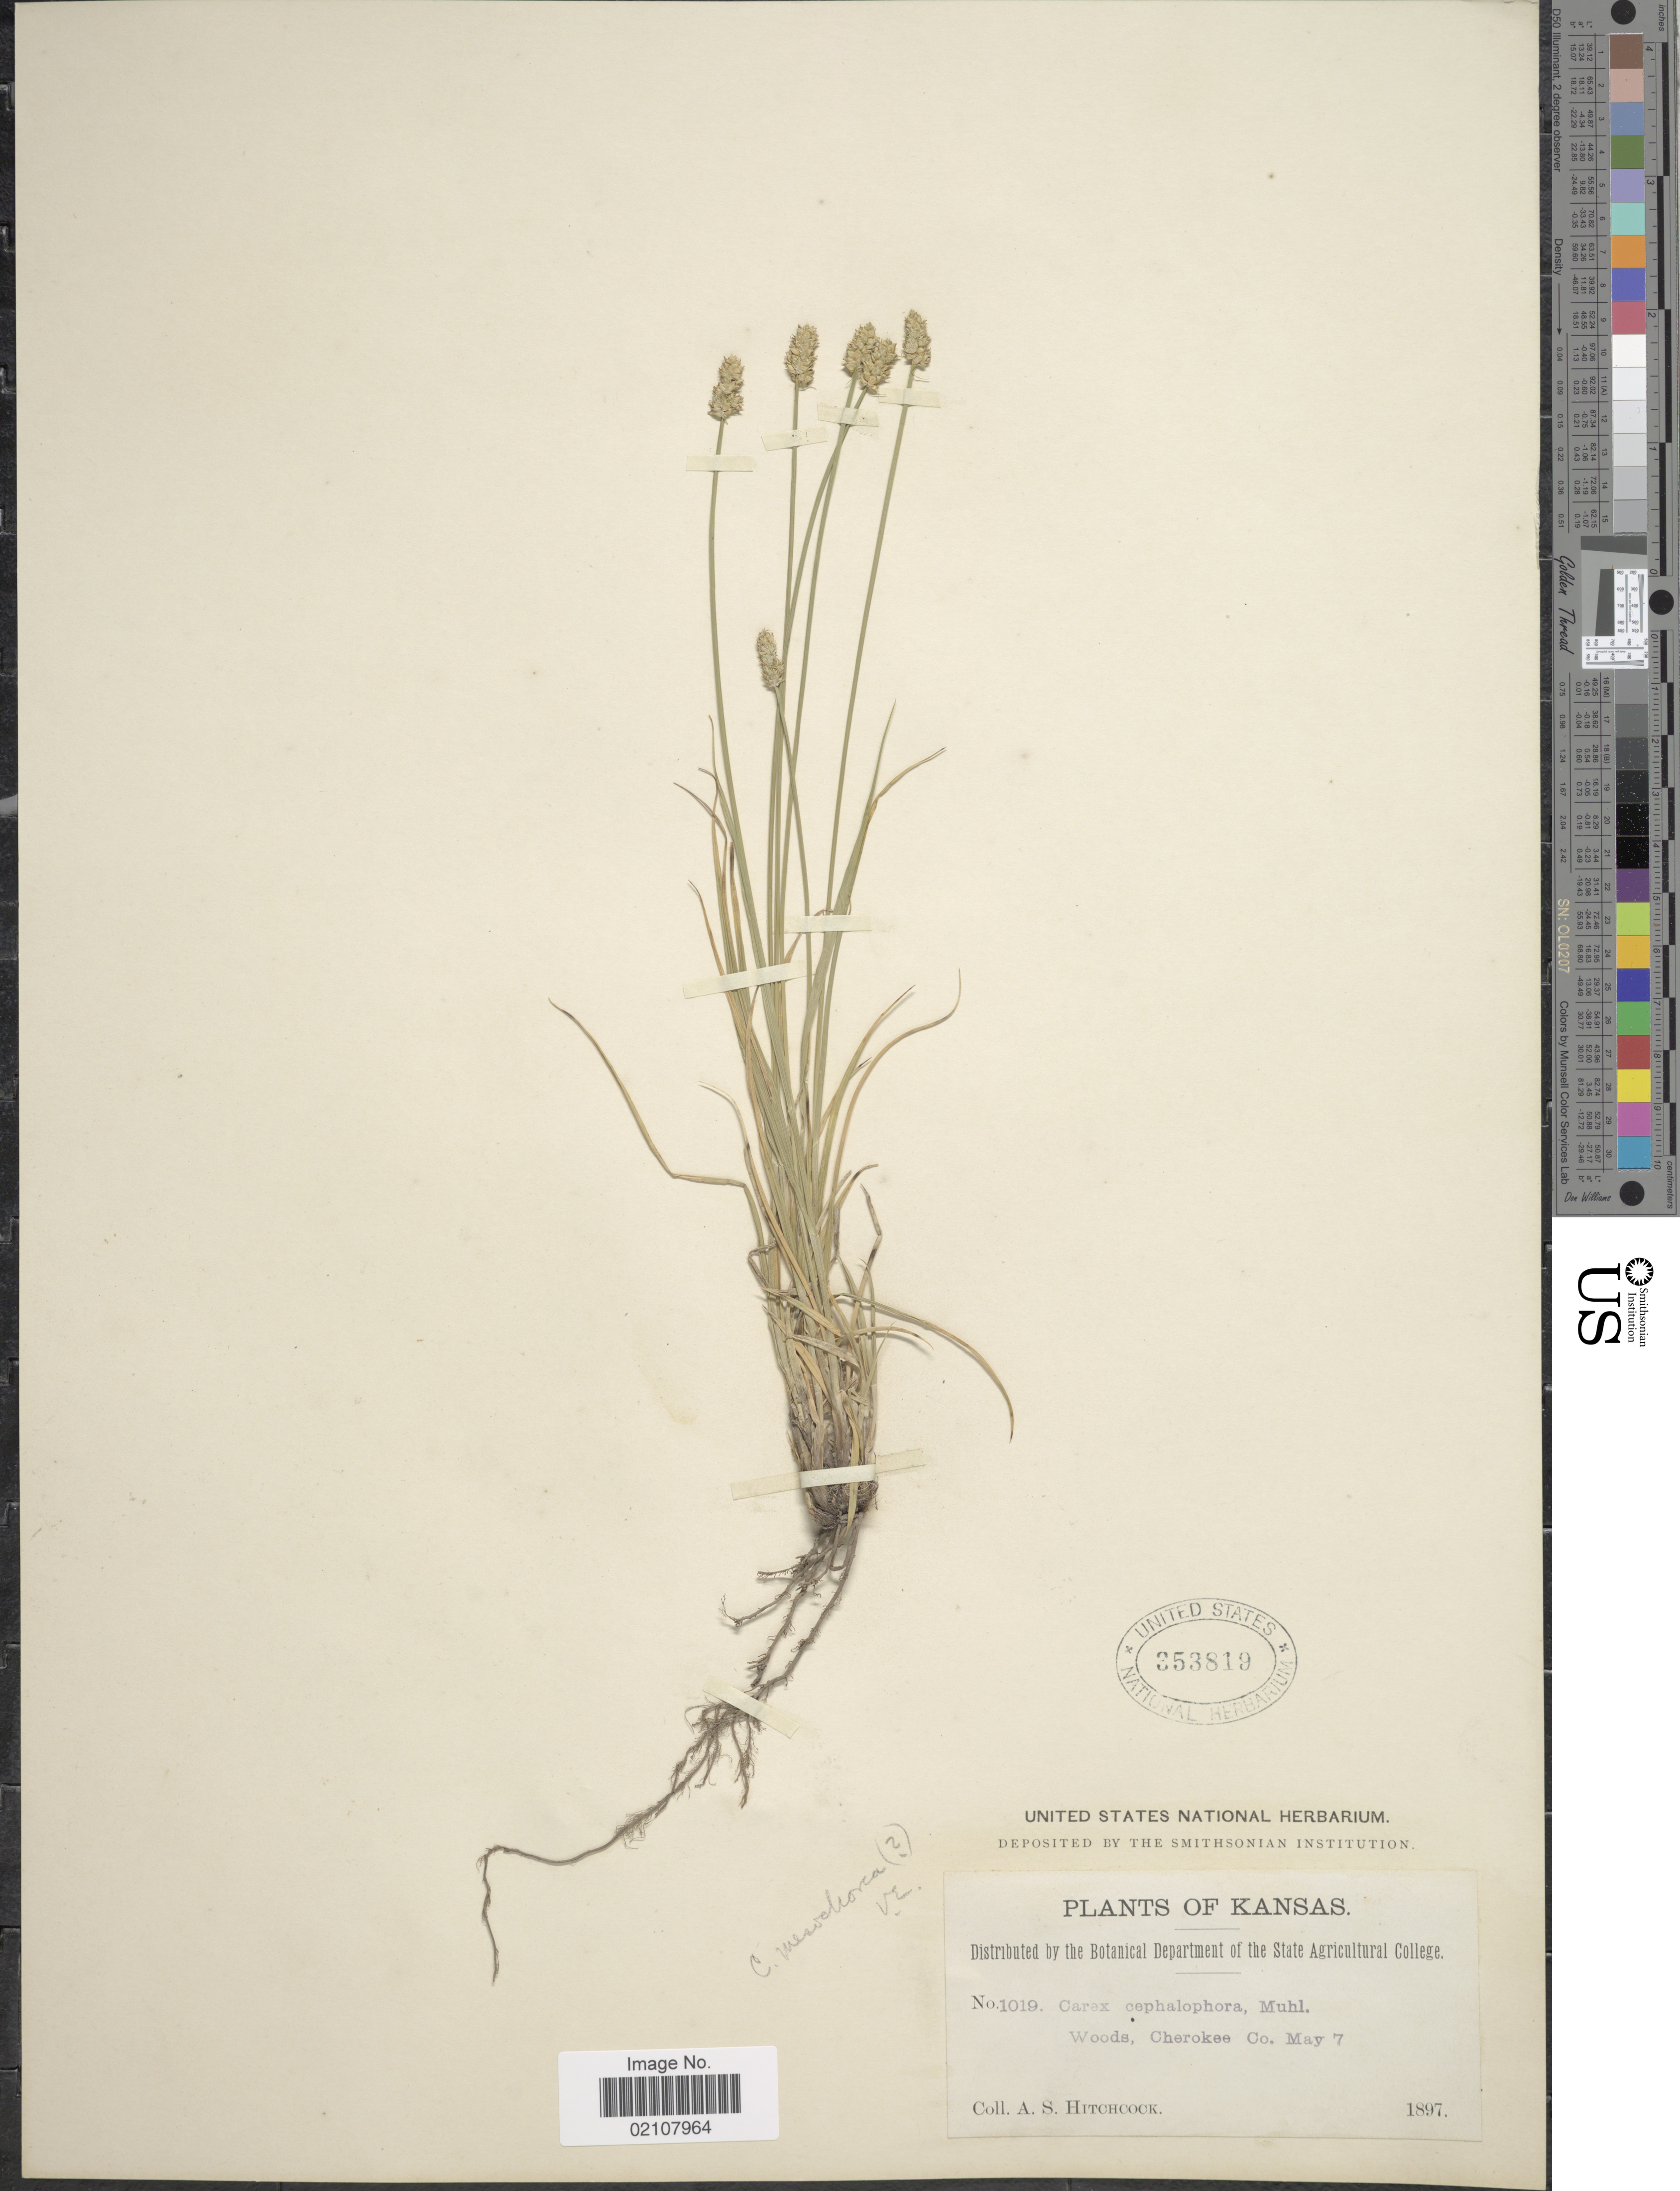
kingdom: Plantae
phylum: Tracheophyta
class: Liliopsida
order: Poales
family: Cyperaceae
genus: Carex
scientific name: Carex cephalophora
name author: Muhl. ex Willd.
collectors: A. S. Hitchcock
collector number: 1019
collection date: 1897-05-07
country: United States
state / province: Kansas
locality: Woods, Cherokee Co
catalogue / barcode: US 353819